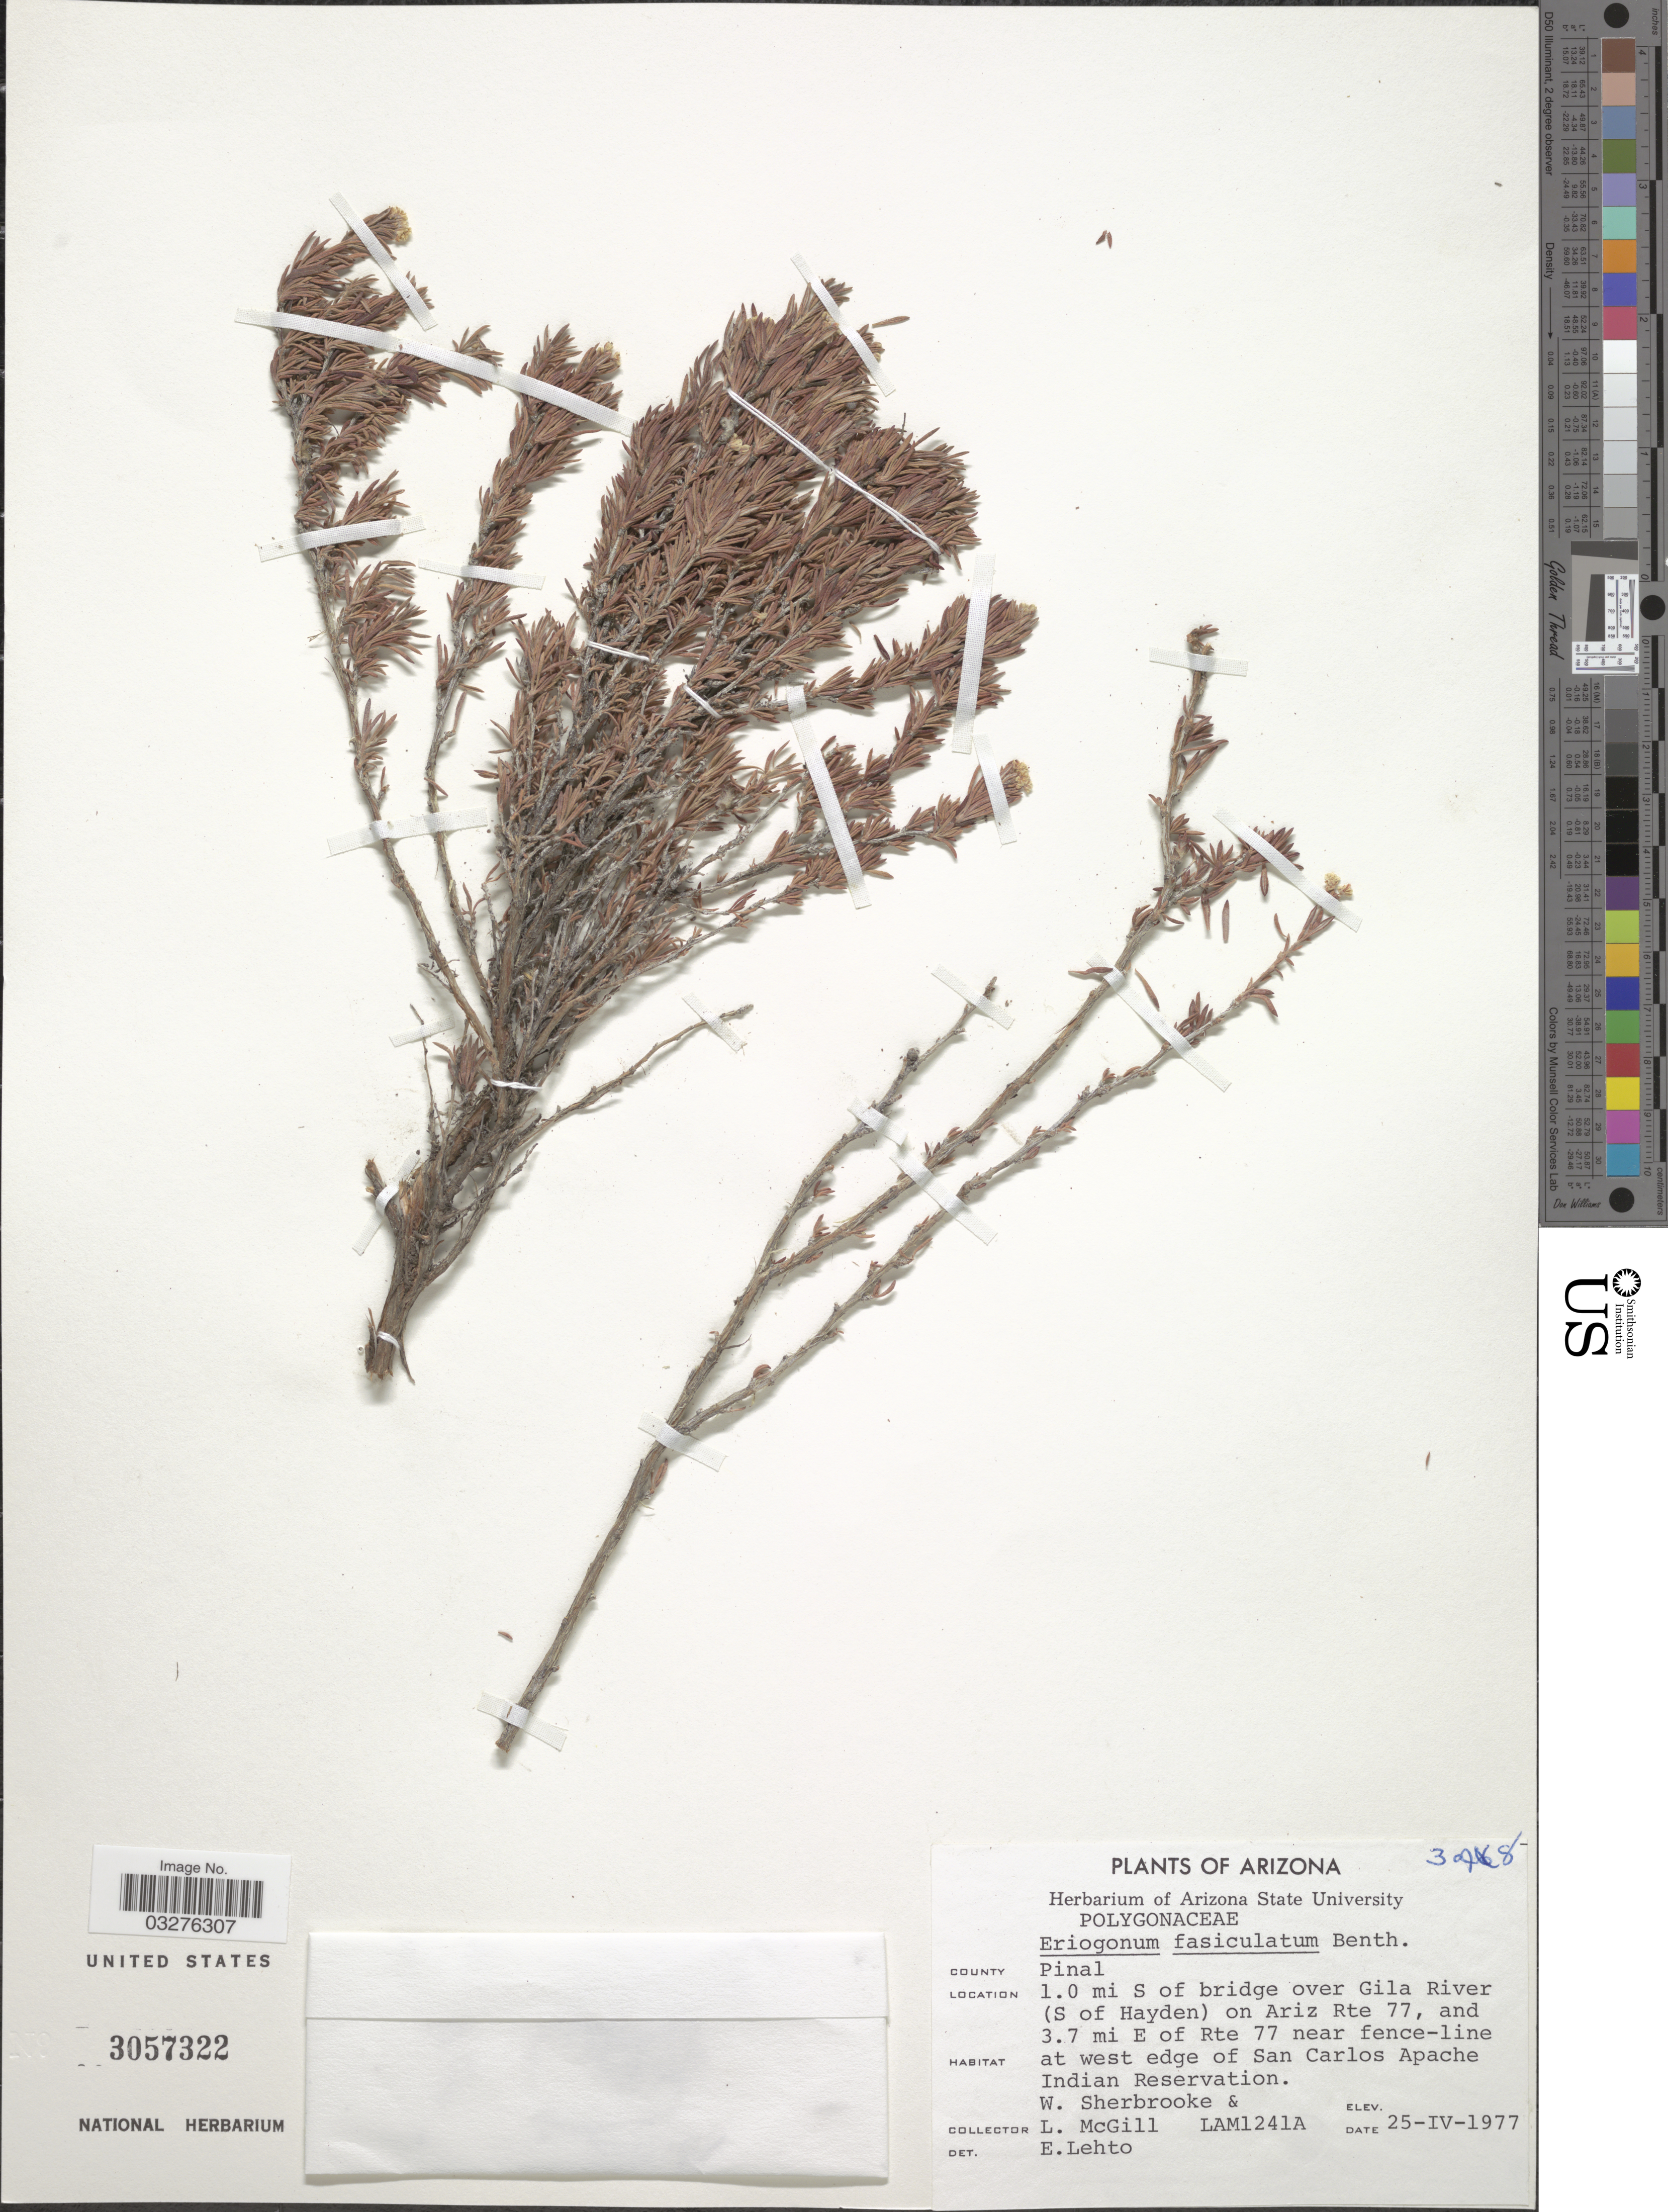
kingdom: Plantae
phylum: Tracheophyta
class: Magnoliopsida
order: Caryophyllales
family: Polygonaceae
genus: Eriogonum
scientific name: Eriogonum fasciculatum var. foliolosum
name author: (Nutt.) S. Stokes ex Abrams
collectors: W. Sherbrooke & L. McGill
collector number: LAM1241A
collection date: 1977-04-25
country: United States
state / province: Arizona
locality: County Pinal, 1.0 mi S of bridge over Gila River (S of Hayden) on Ariz Rte 77, and 3.7 mi E of Rte 77 near fence-line, at west edge of San Carlos Apache Indian Reservation.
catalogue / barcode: US 3057322